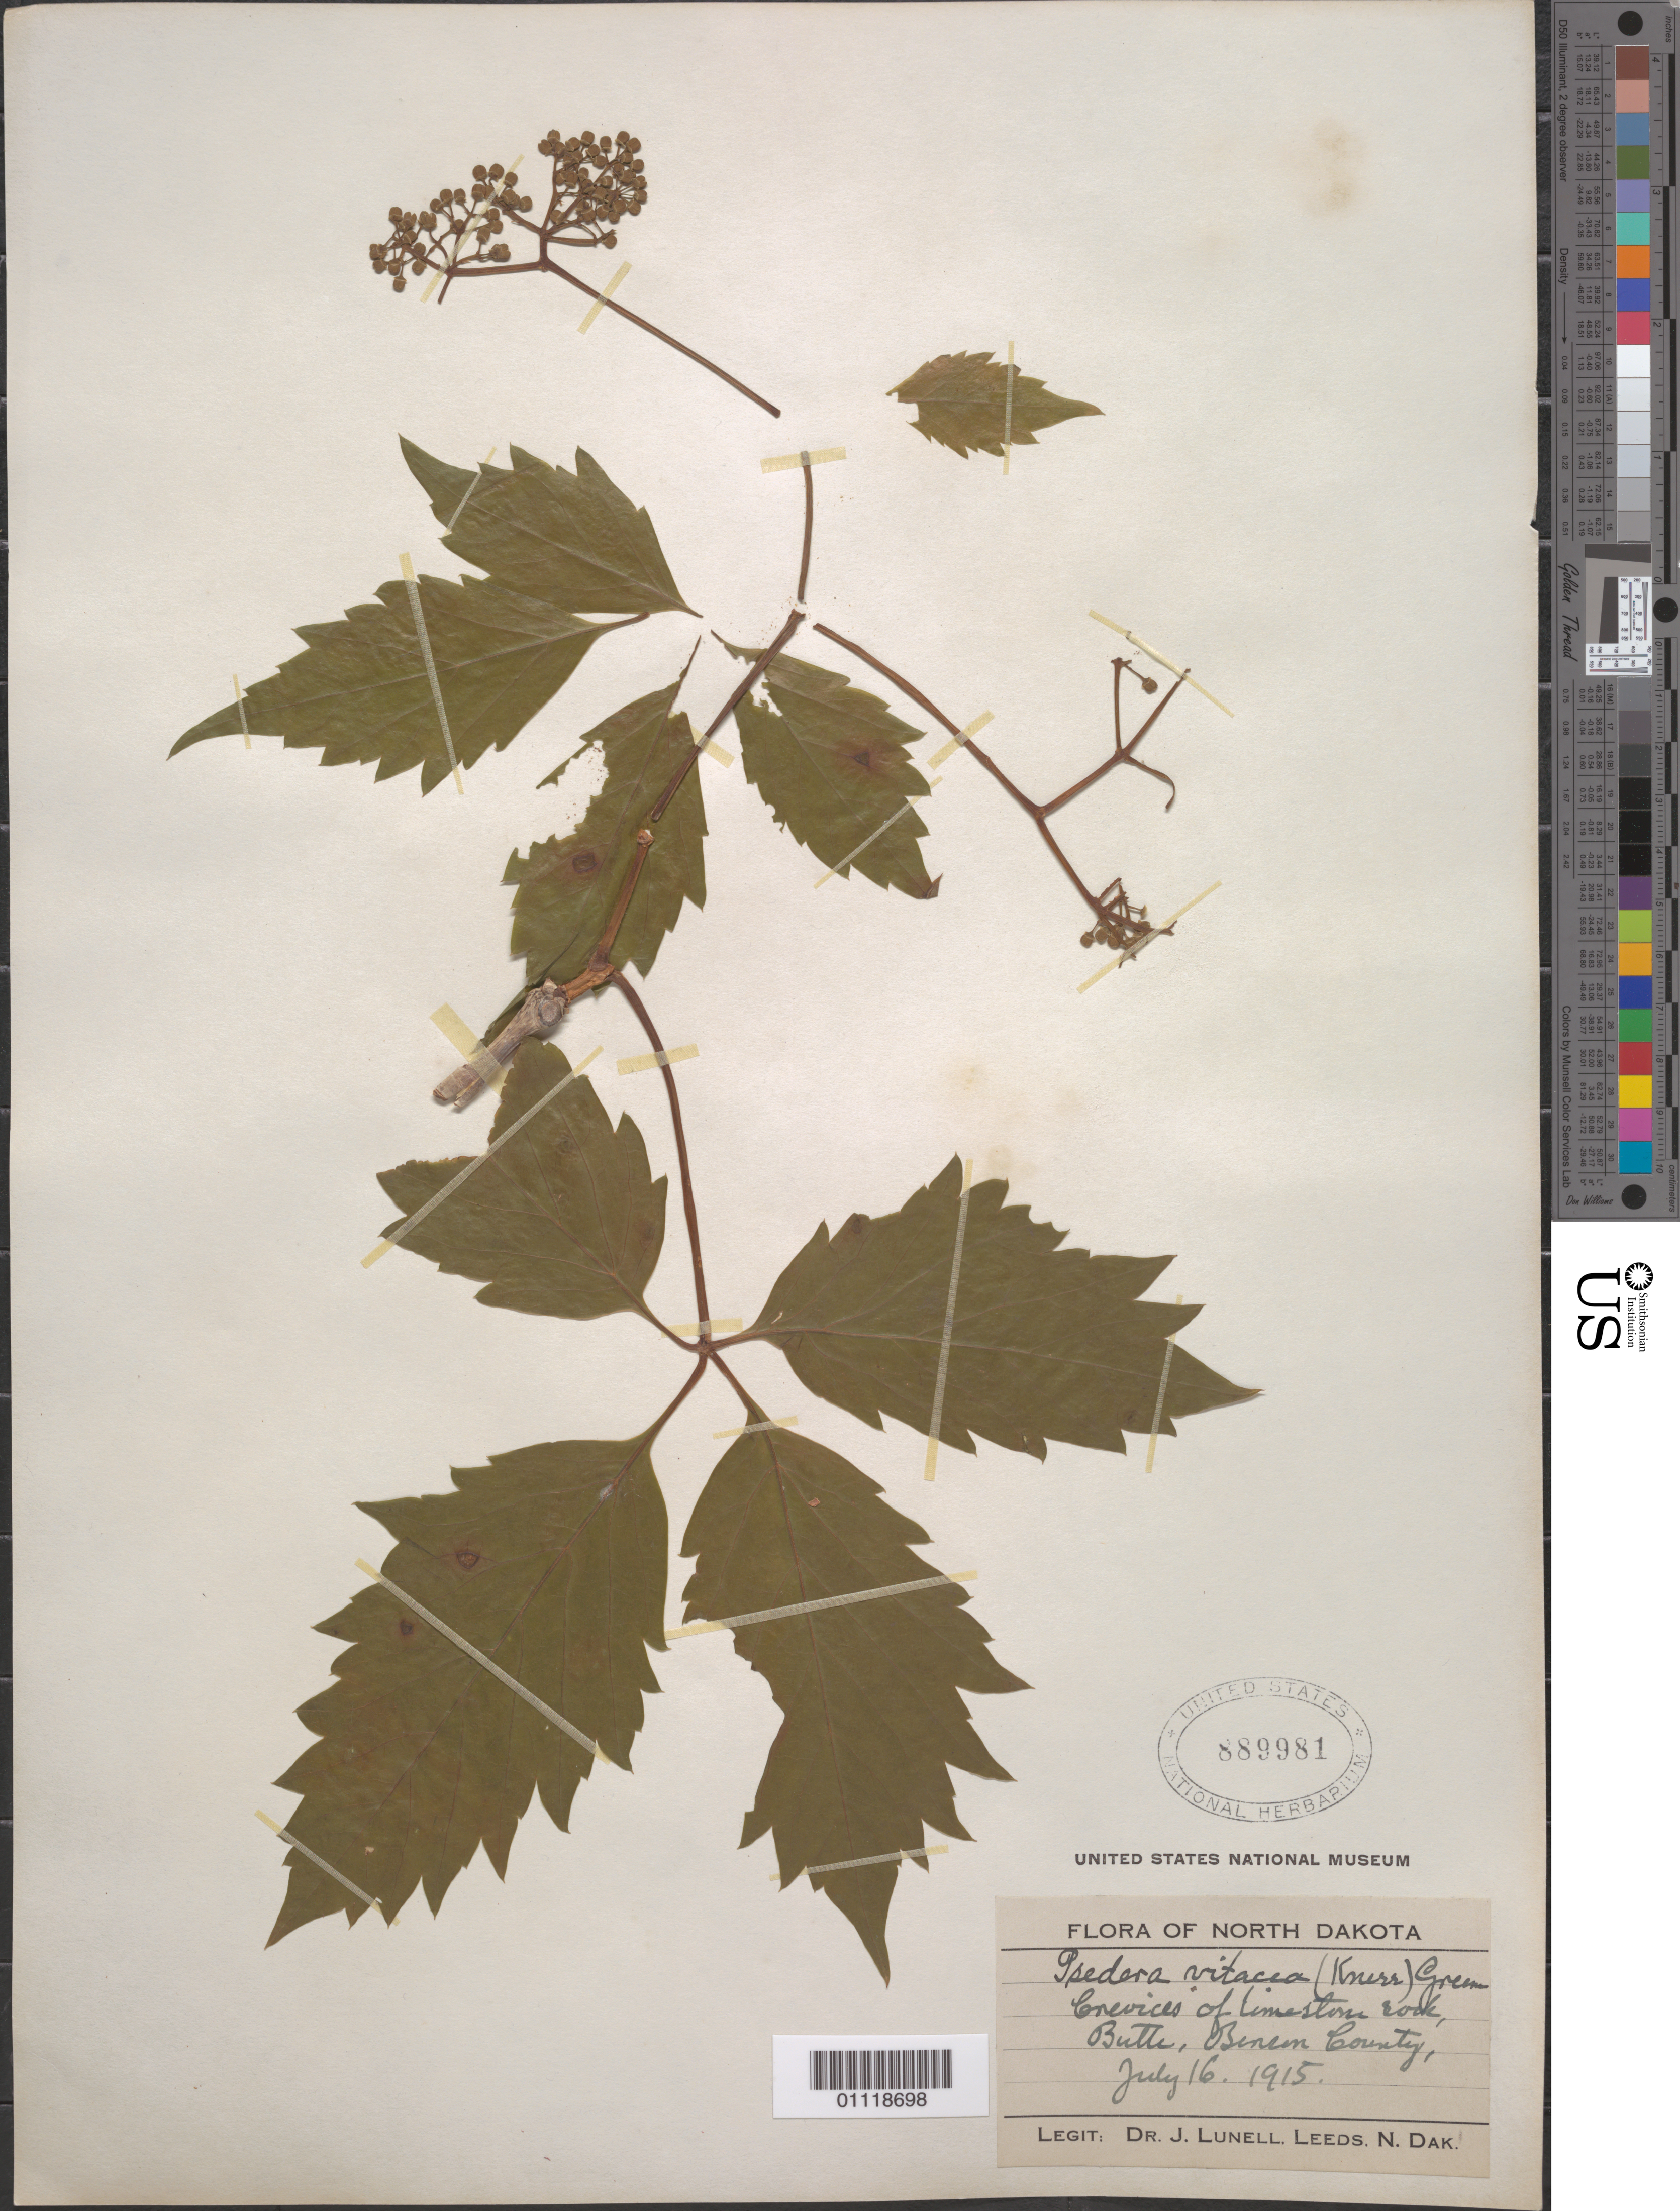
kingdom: Plantae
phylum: Tracheophyta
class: Magnoliopsida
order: Vitales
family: Vitaceae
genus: Parthenocissus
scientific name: Parthenocissus vitacea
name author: (Knerr) Hitchc.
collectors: J. Lunell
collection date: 1915-07-16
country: United States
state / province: North Dakota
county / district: Benson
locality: Butte.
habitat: Crevices of limestone rock.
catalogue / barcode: US 889981